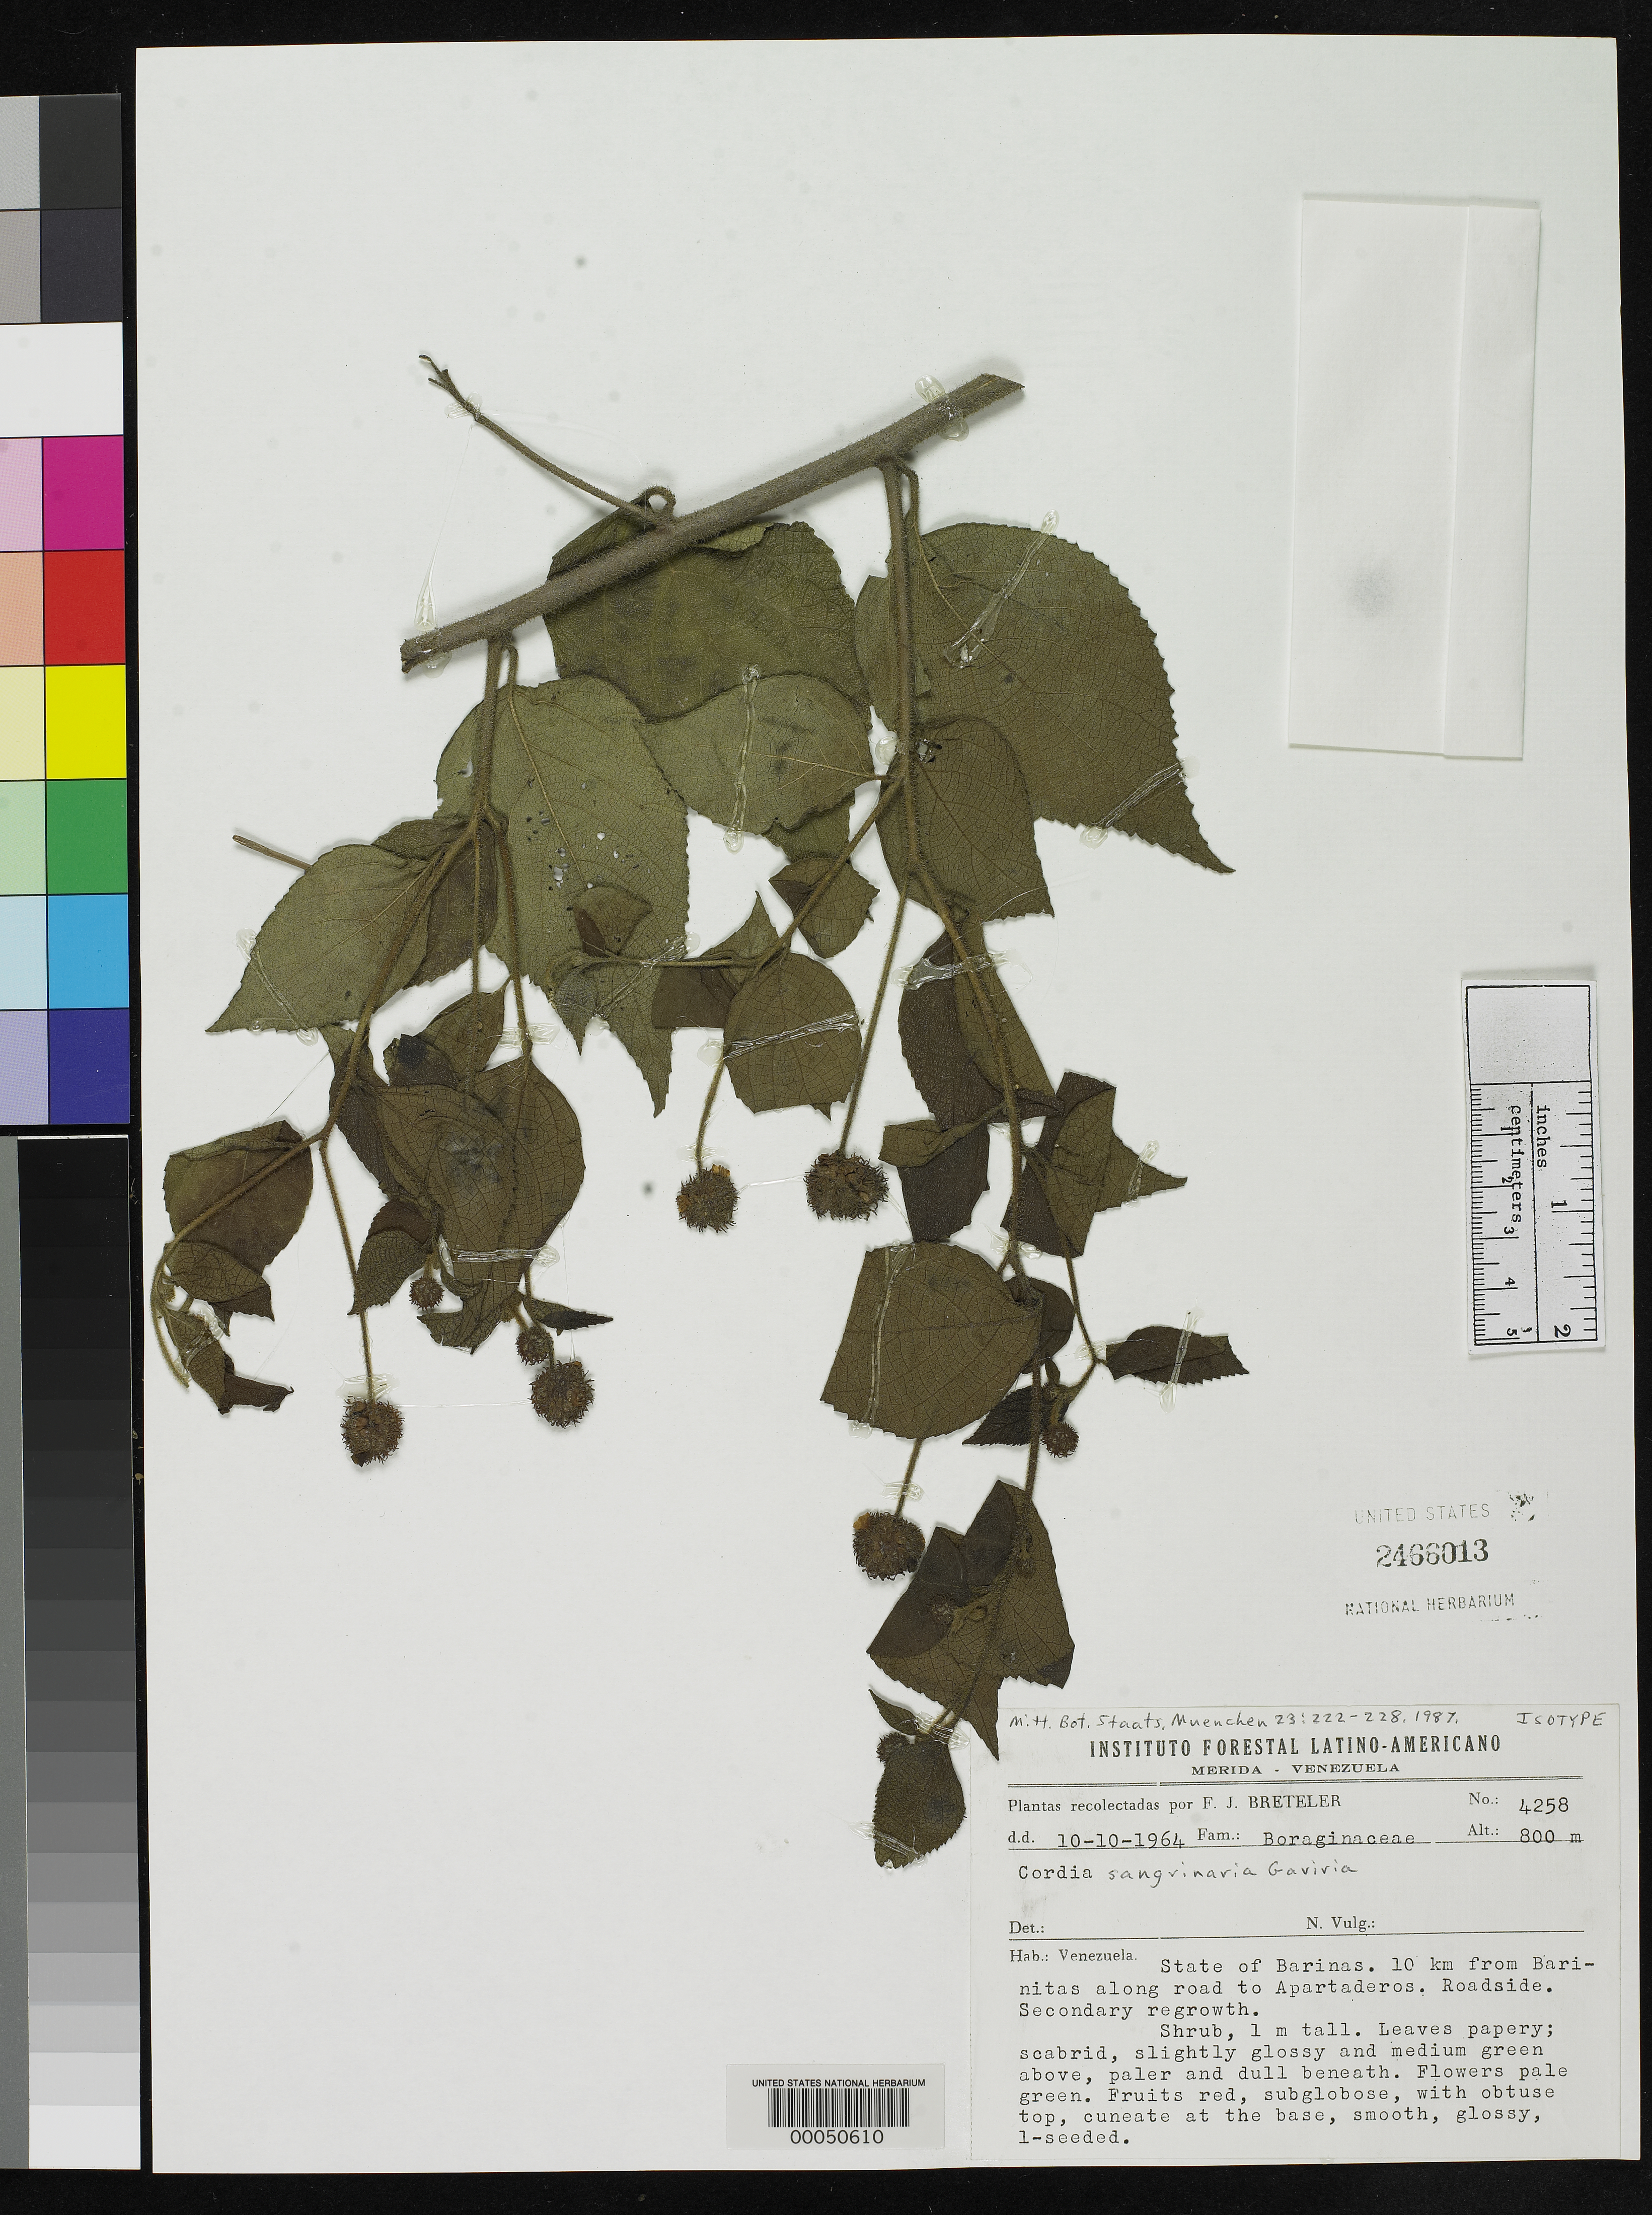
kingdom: Plantae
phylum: Tracheophyta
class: Magnoliopsida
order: Boraginales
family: Cordiaceae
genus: Cordia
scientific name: Cordia sangrinaria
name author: Gaviria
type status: Isotype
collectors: F. J. Breteler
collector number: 4258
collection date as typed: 10 Oct 1964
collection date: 1964-10-10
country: Venezuela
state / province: Barinas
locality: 10 km from Barinitas along road to Apartaderos.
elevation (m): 800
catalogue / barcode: US 2466013